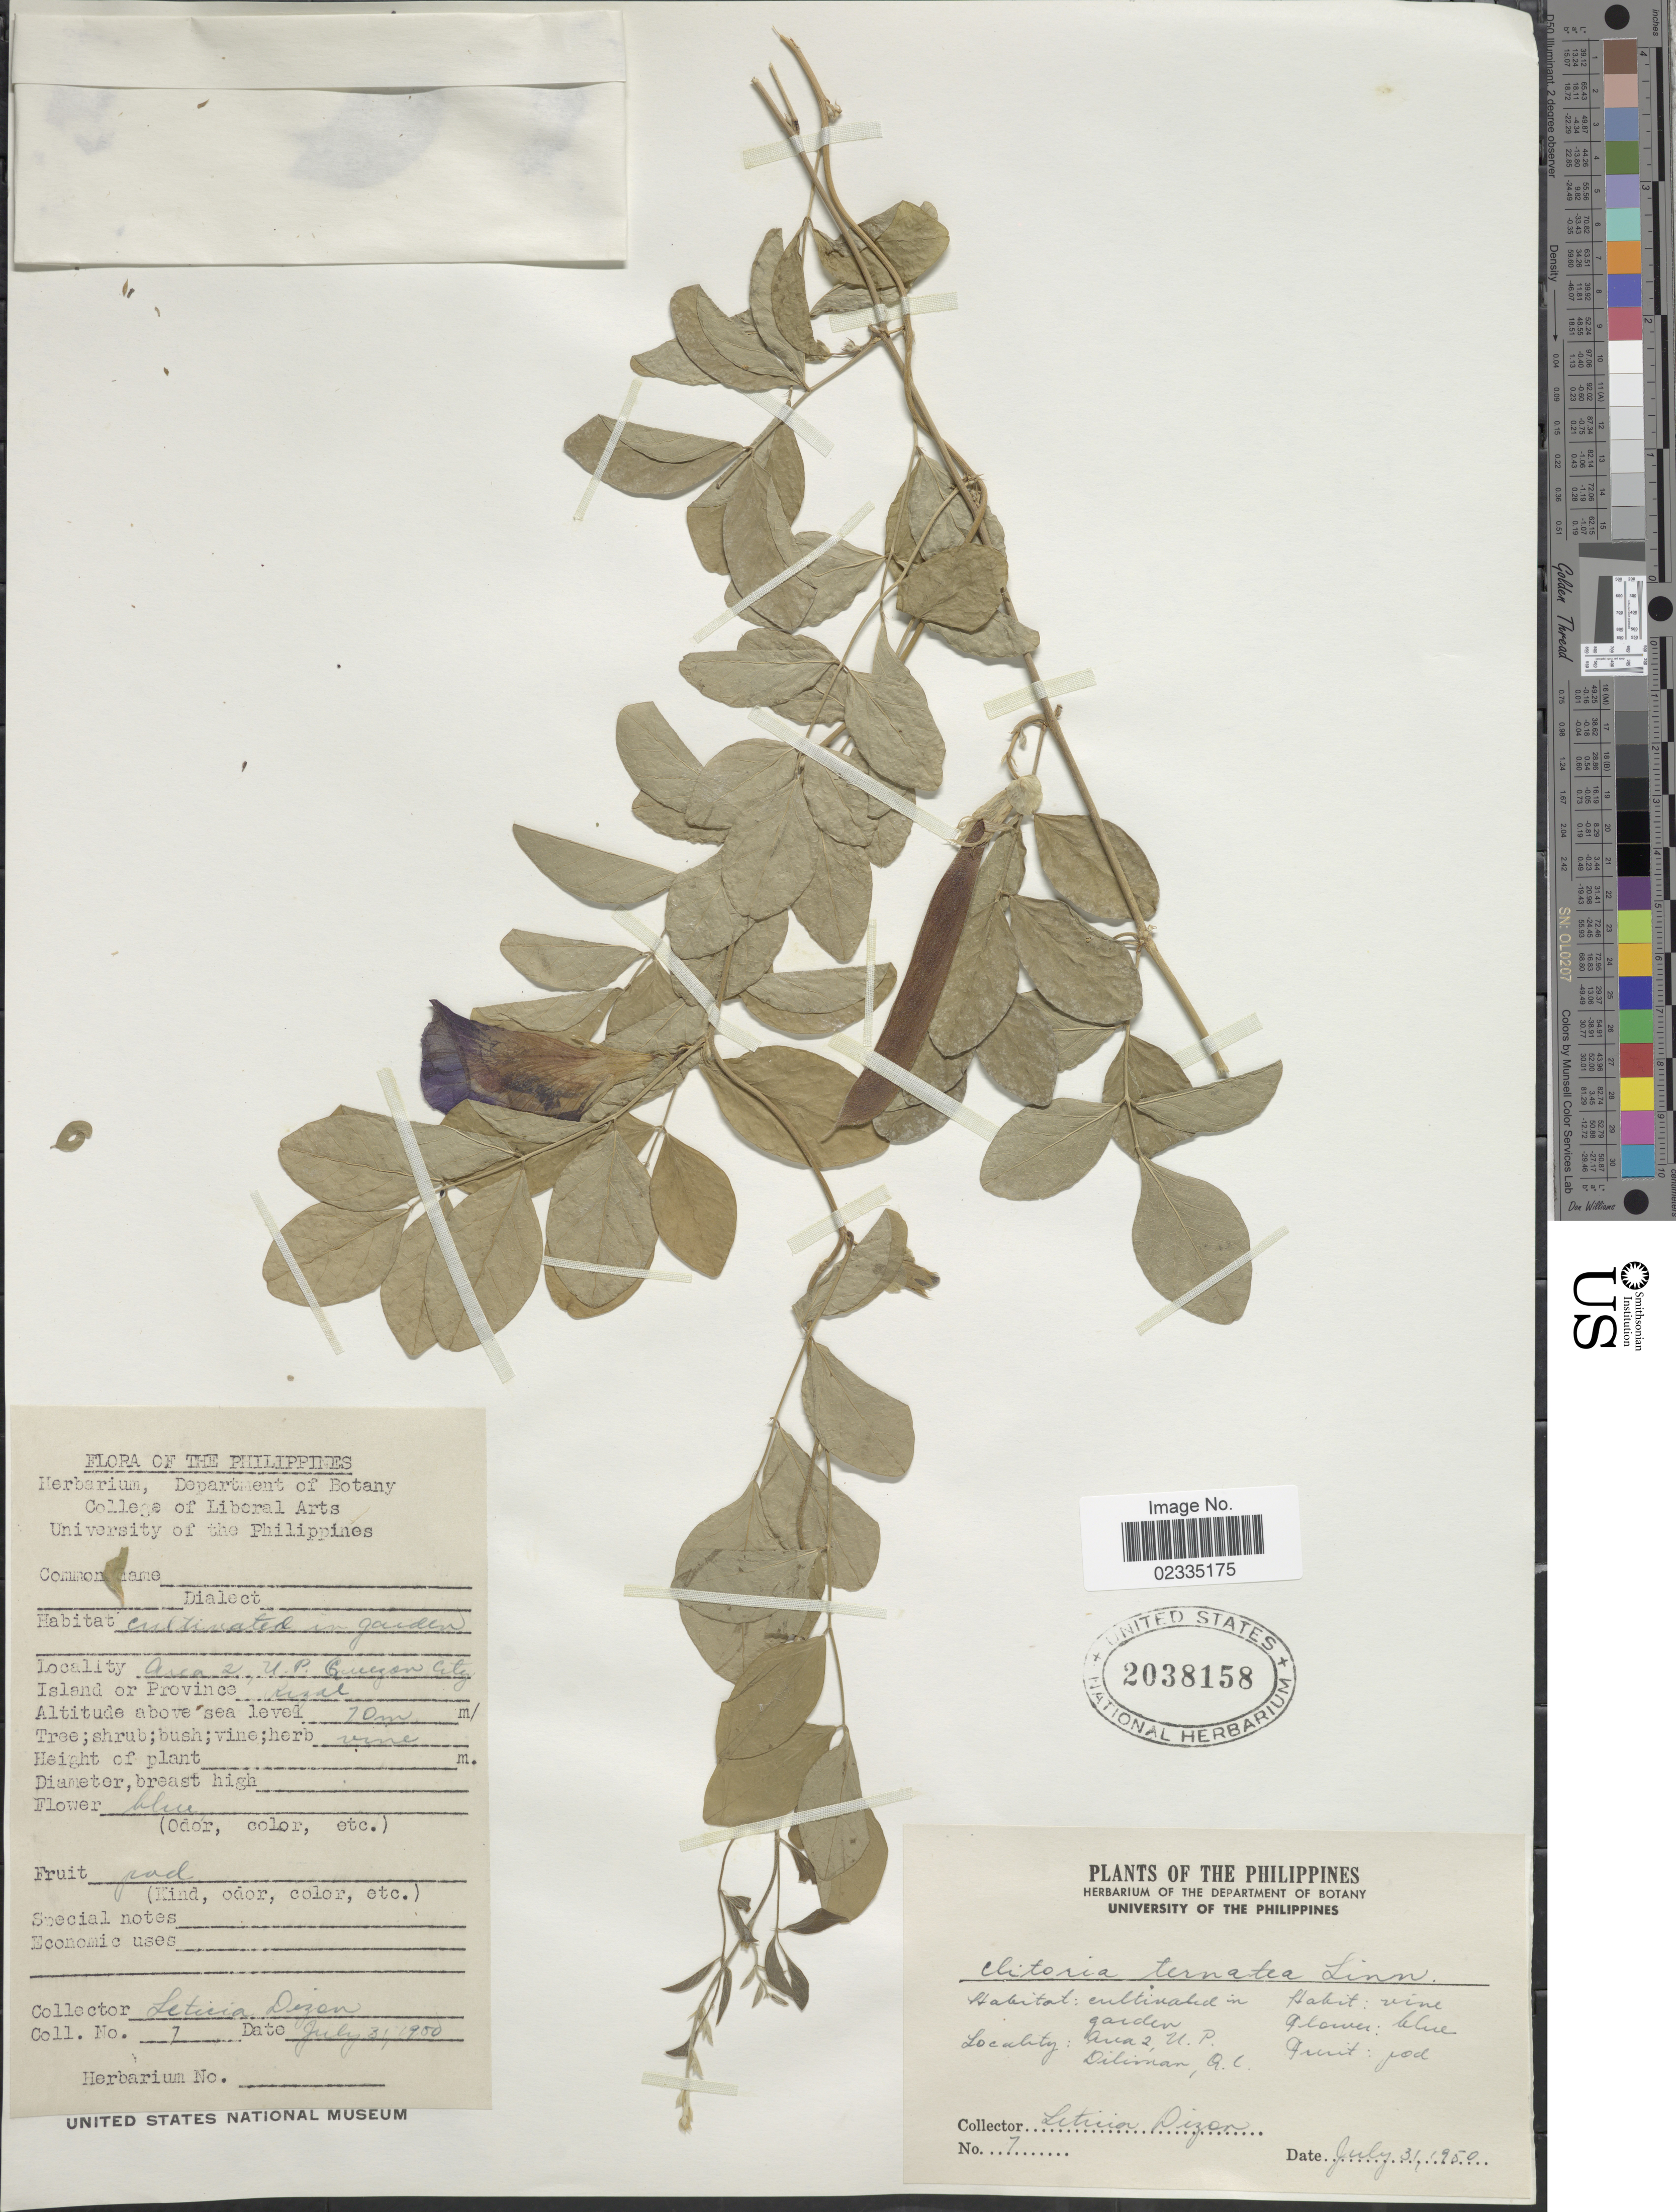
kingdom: Plantae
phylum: Tracheophyta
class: Magnoliopsida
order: Fabales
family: Fabaceae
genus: Clitoria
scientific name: Clitoria ternatea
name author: L.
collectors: L. Dizen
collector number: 7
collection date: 1950-07-31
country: Philippines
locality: Cultivated in garden, Area 2, U.P. Diliman, Quezon City, Island or Province Rizal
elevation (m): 10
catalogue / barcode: US 2038158